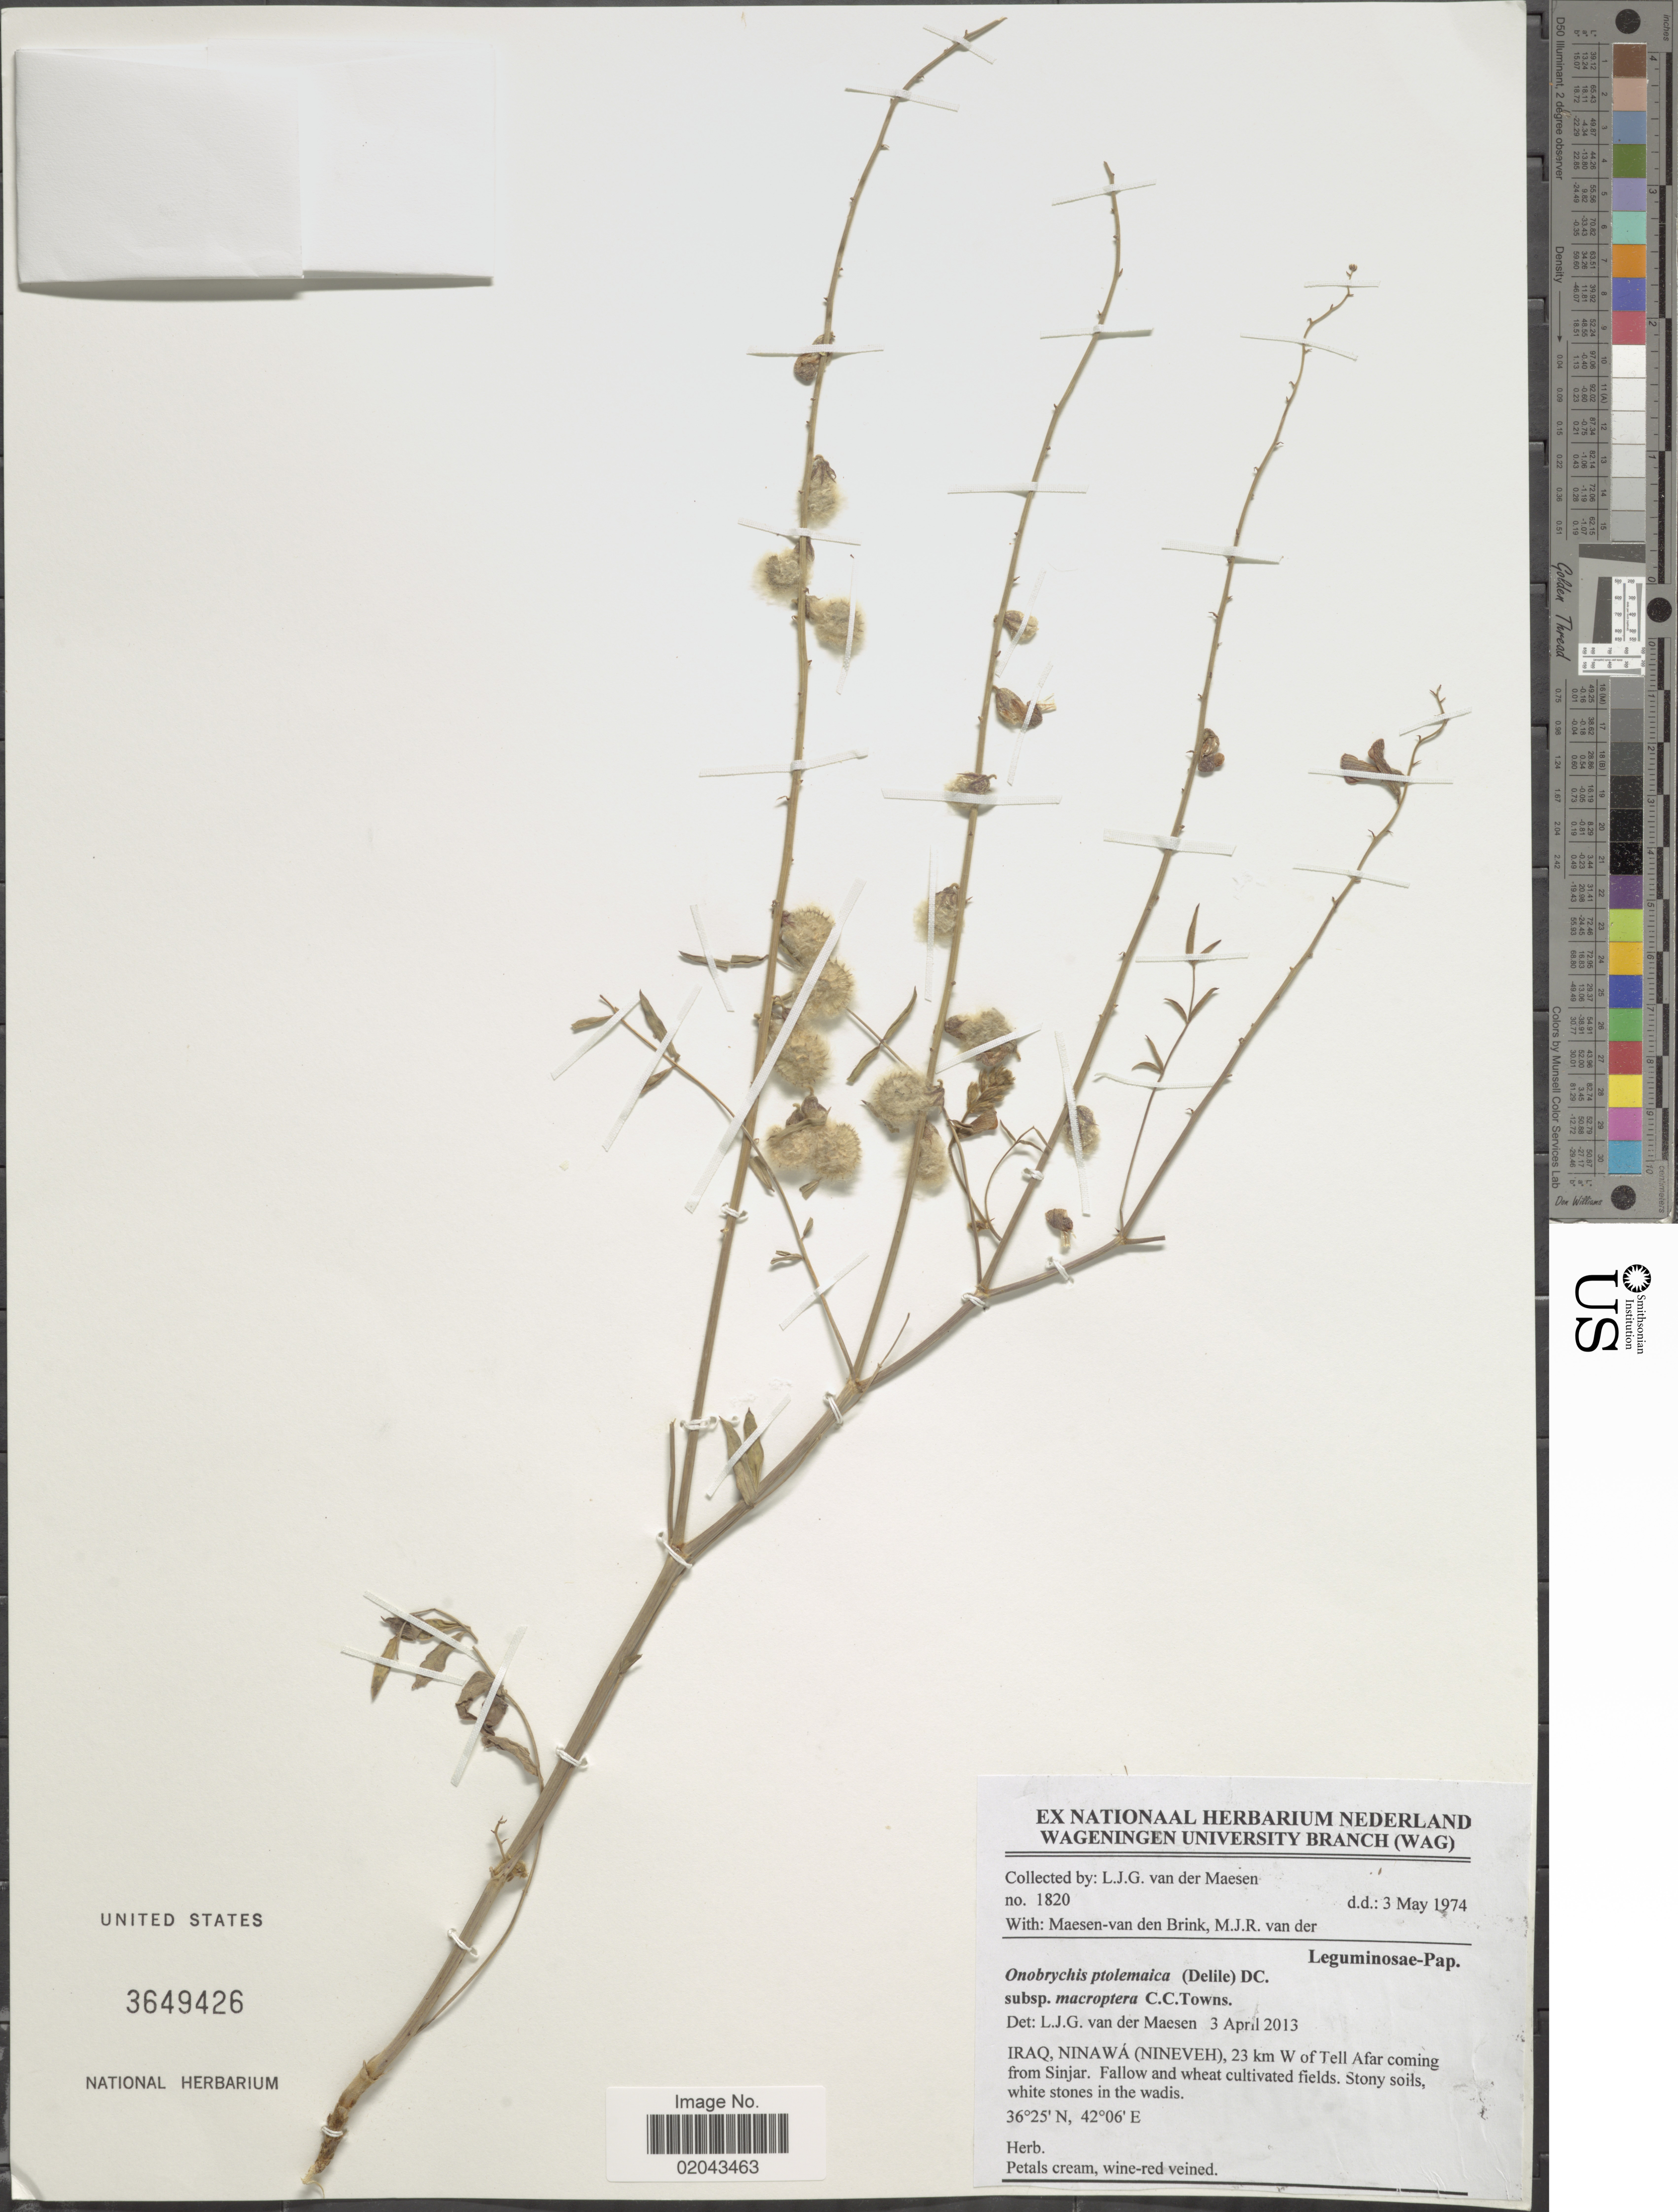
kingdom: Plantae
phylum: Tracheophyta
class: Magnoliopsida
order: Fabales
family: Fabaceae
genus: Onobrychis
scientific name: Onobrychis ptolemaica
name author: (Delile) DC.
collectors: L. van der Maesen, M. Maesen-van den Brink & v. M. J. R.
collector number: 1820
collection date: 1974-05-03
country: Iraq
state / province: Ninawa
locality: Ninawa (Nineveh), 23 km W of Tell Afar coming from Sinjar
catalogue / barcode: US 3649426